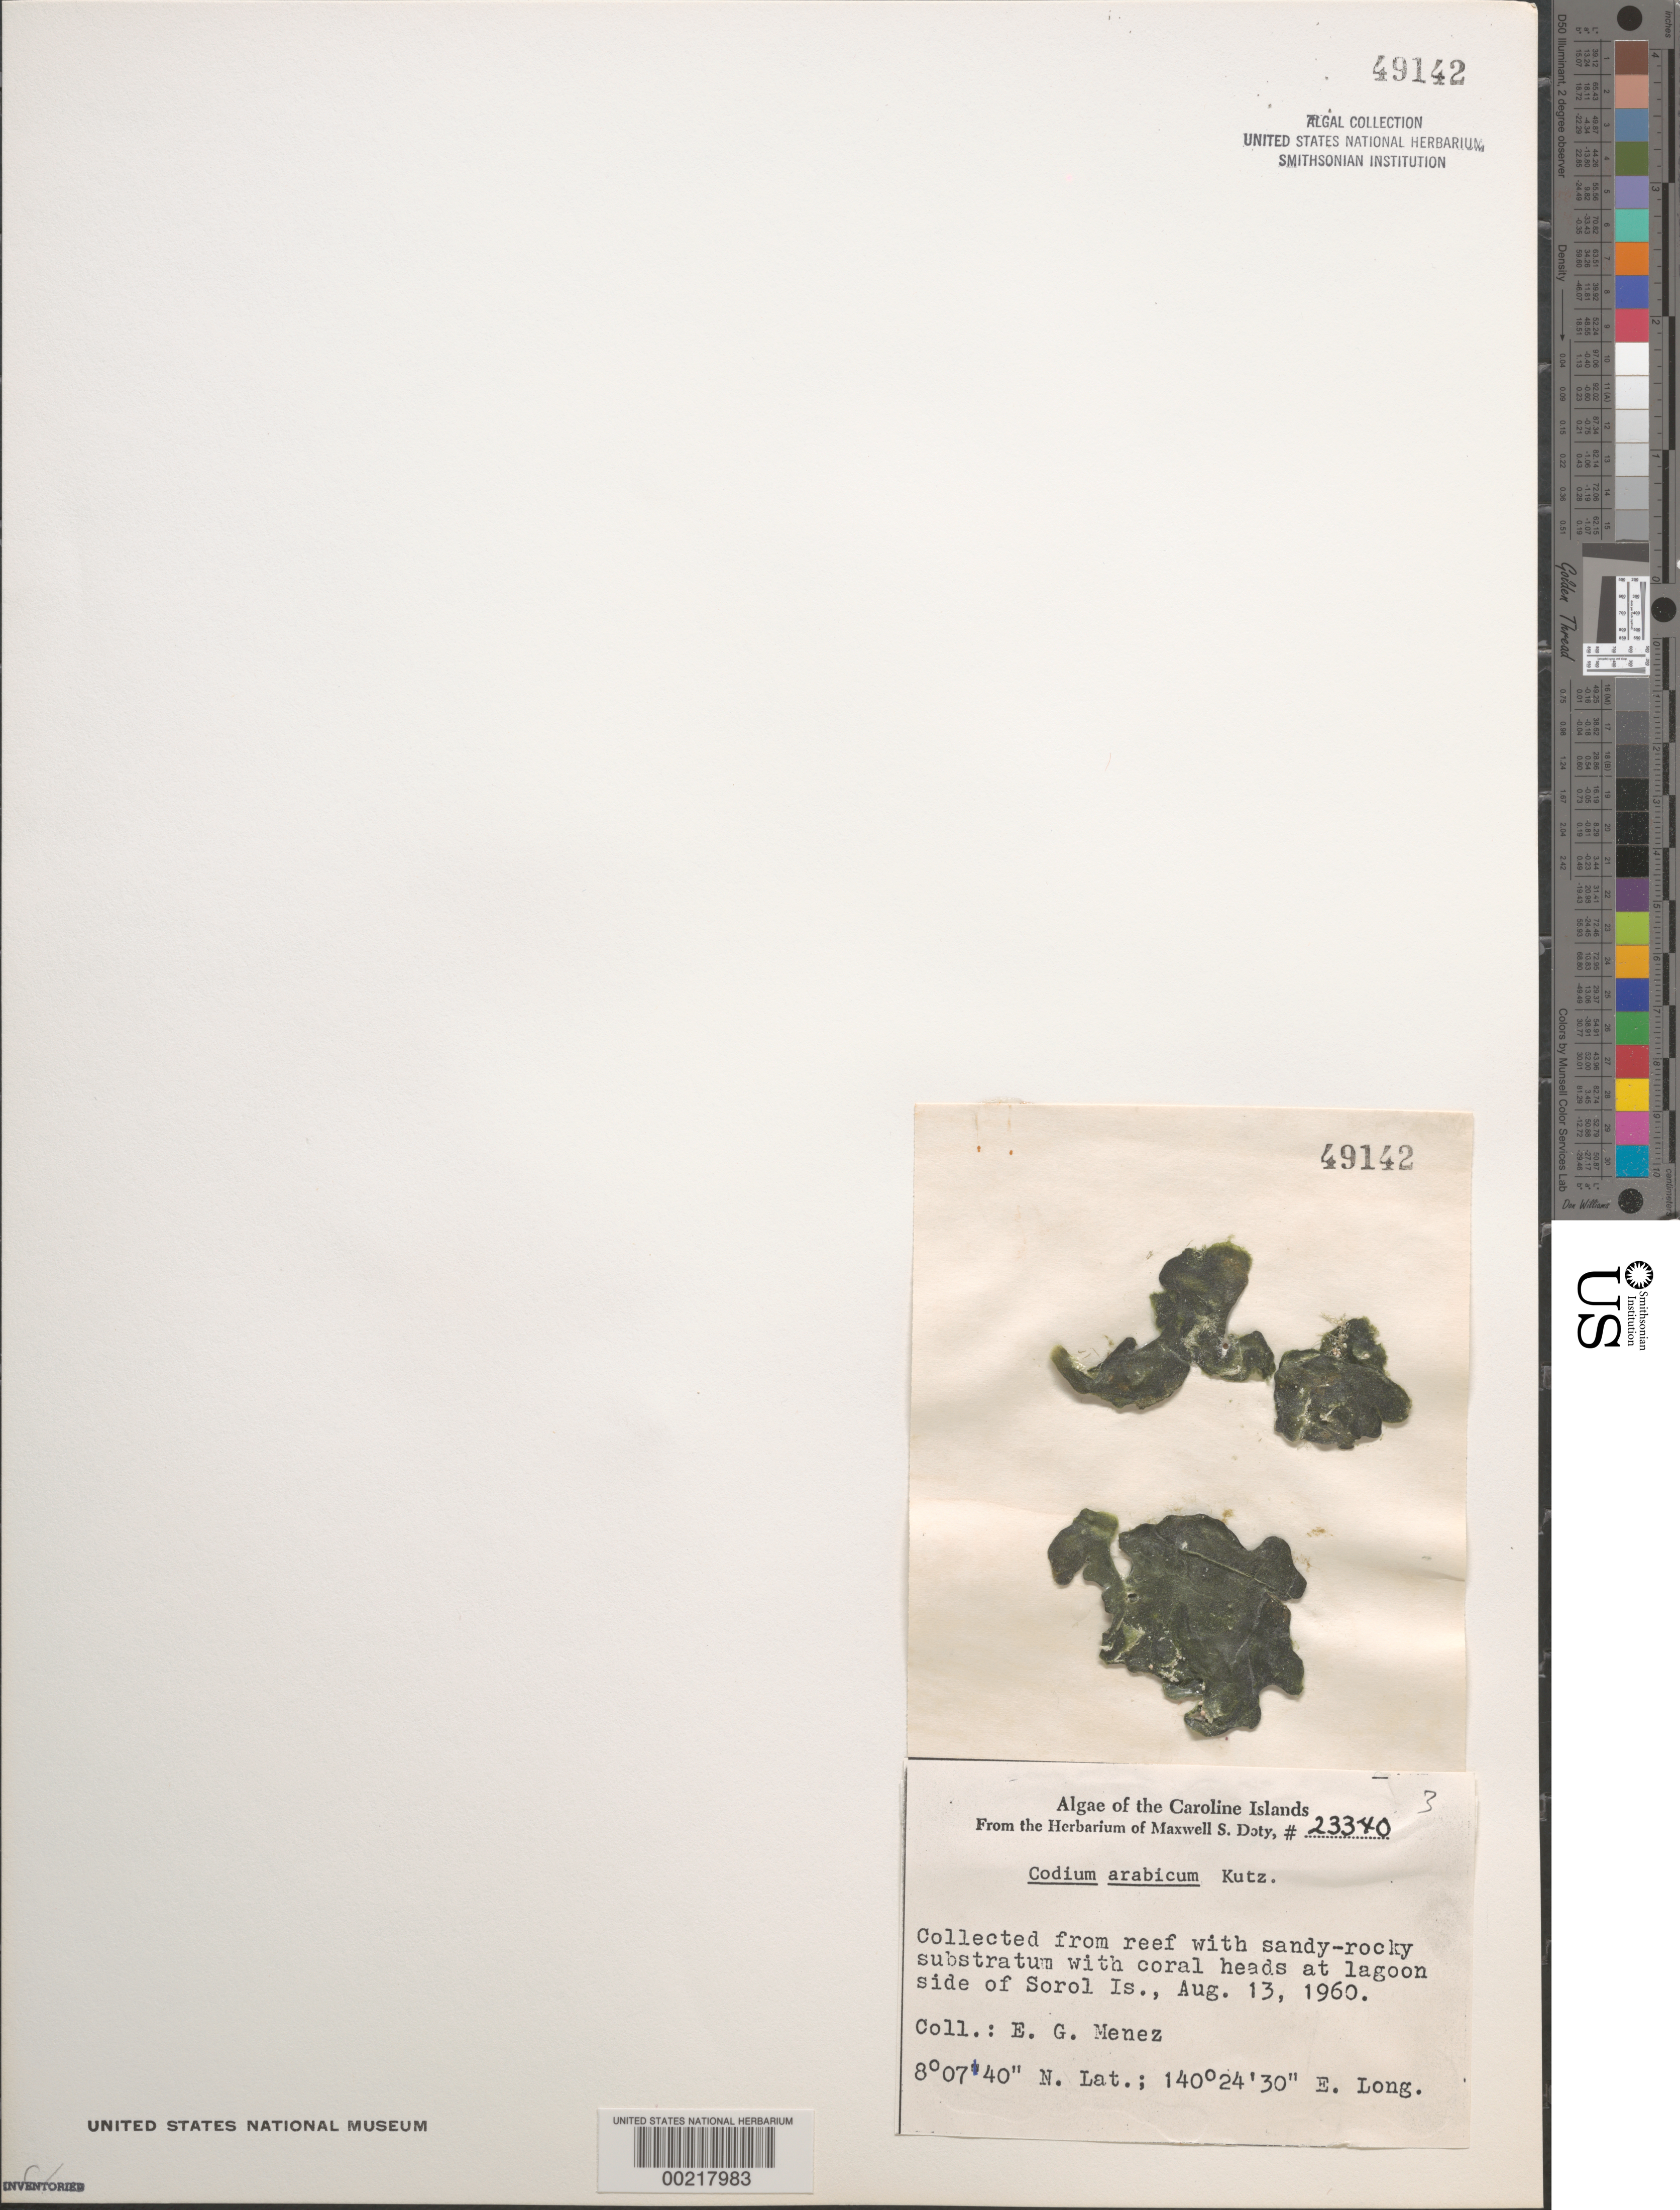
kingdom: Plantae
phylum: Chlorophyta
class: Ulvophyceae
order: Bryopsidales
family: Codiaceae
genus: Codium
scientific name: Codium arabicum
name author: Kütz.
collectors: Meñez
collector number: MSD 23340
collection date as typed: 13 Aug 1960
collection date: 1960-08-13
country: Micronesia, Federated States of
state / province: Yap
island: Sorol Atoll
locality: Sorel Islet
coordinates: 8 07' 40" N, 140 24' 30" E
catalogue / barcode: US 49142